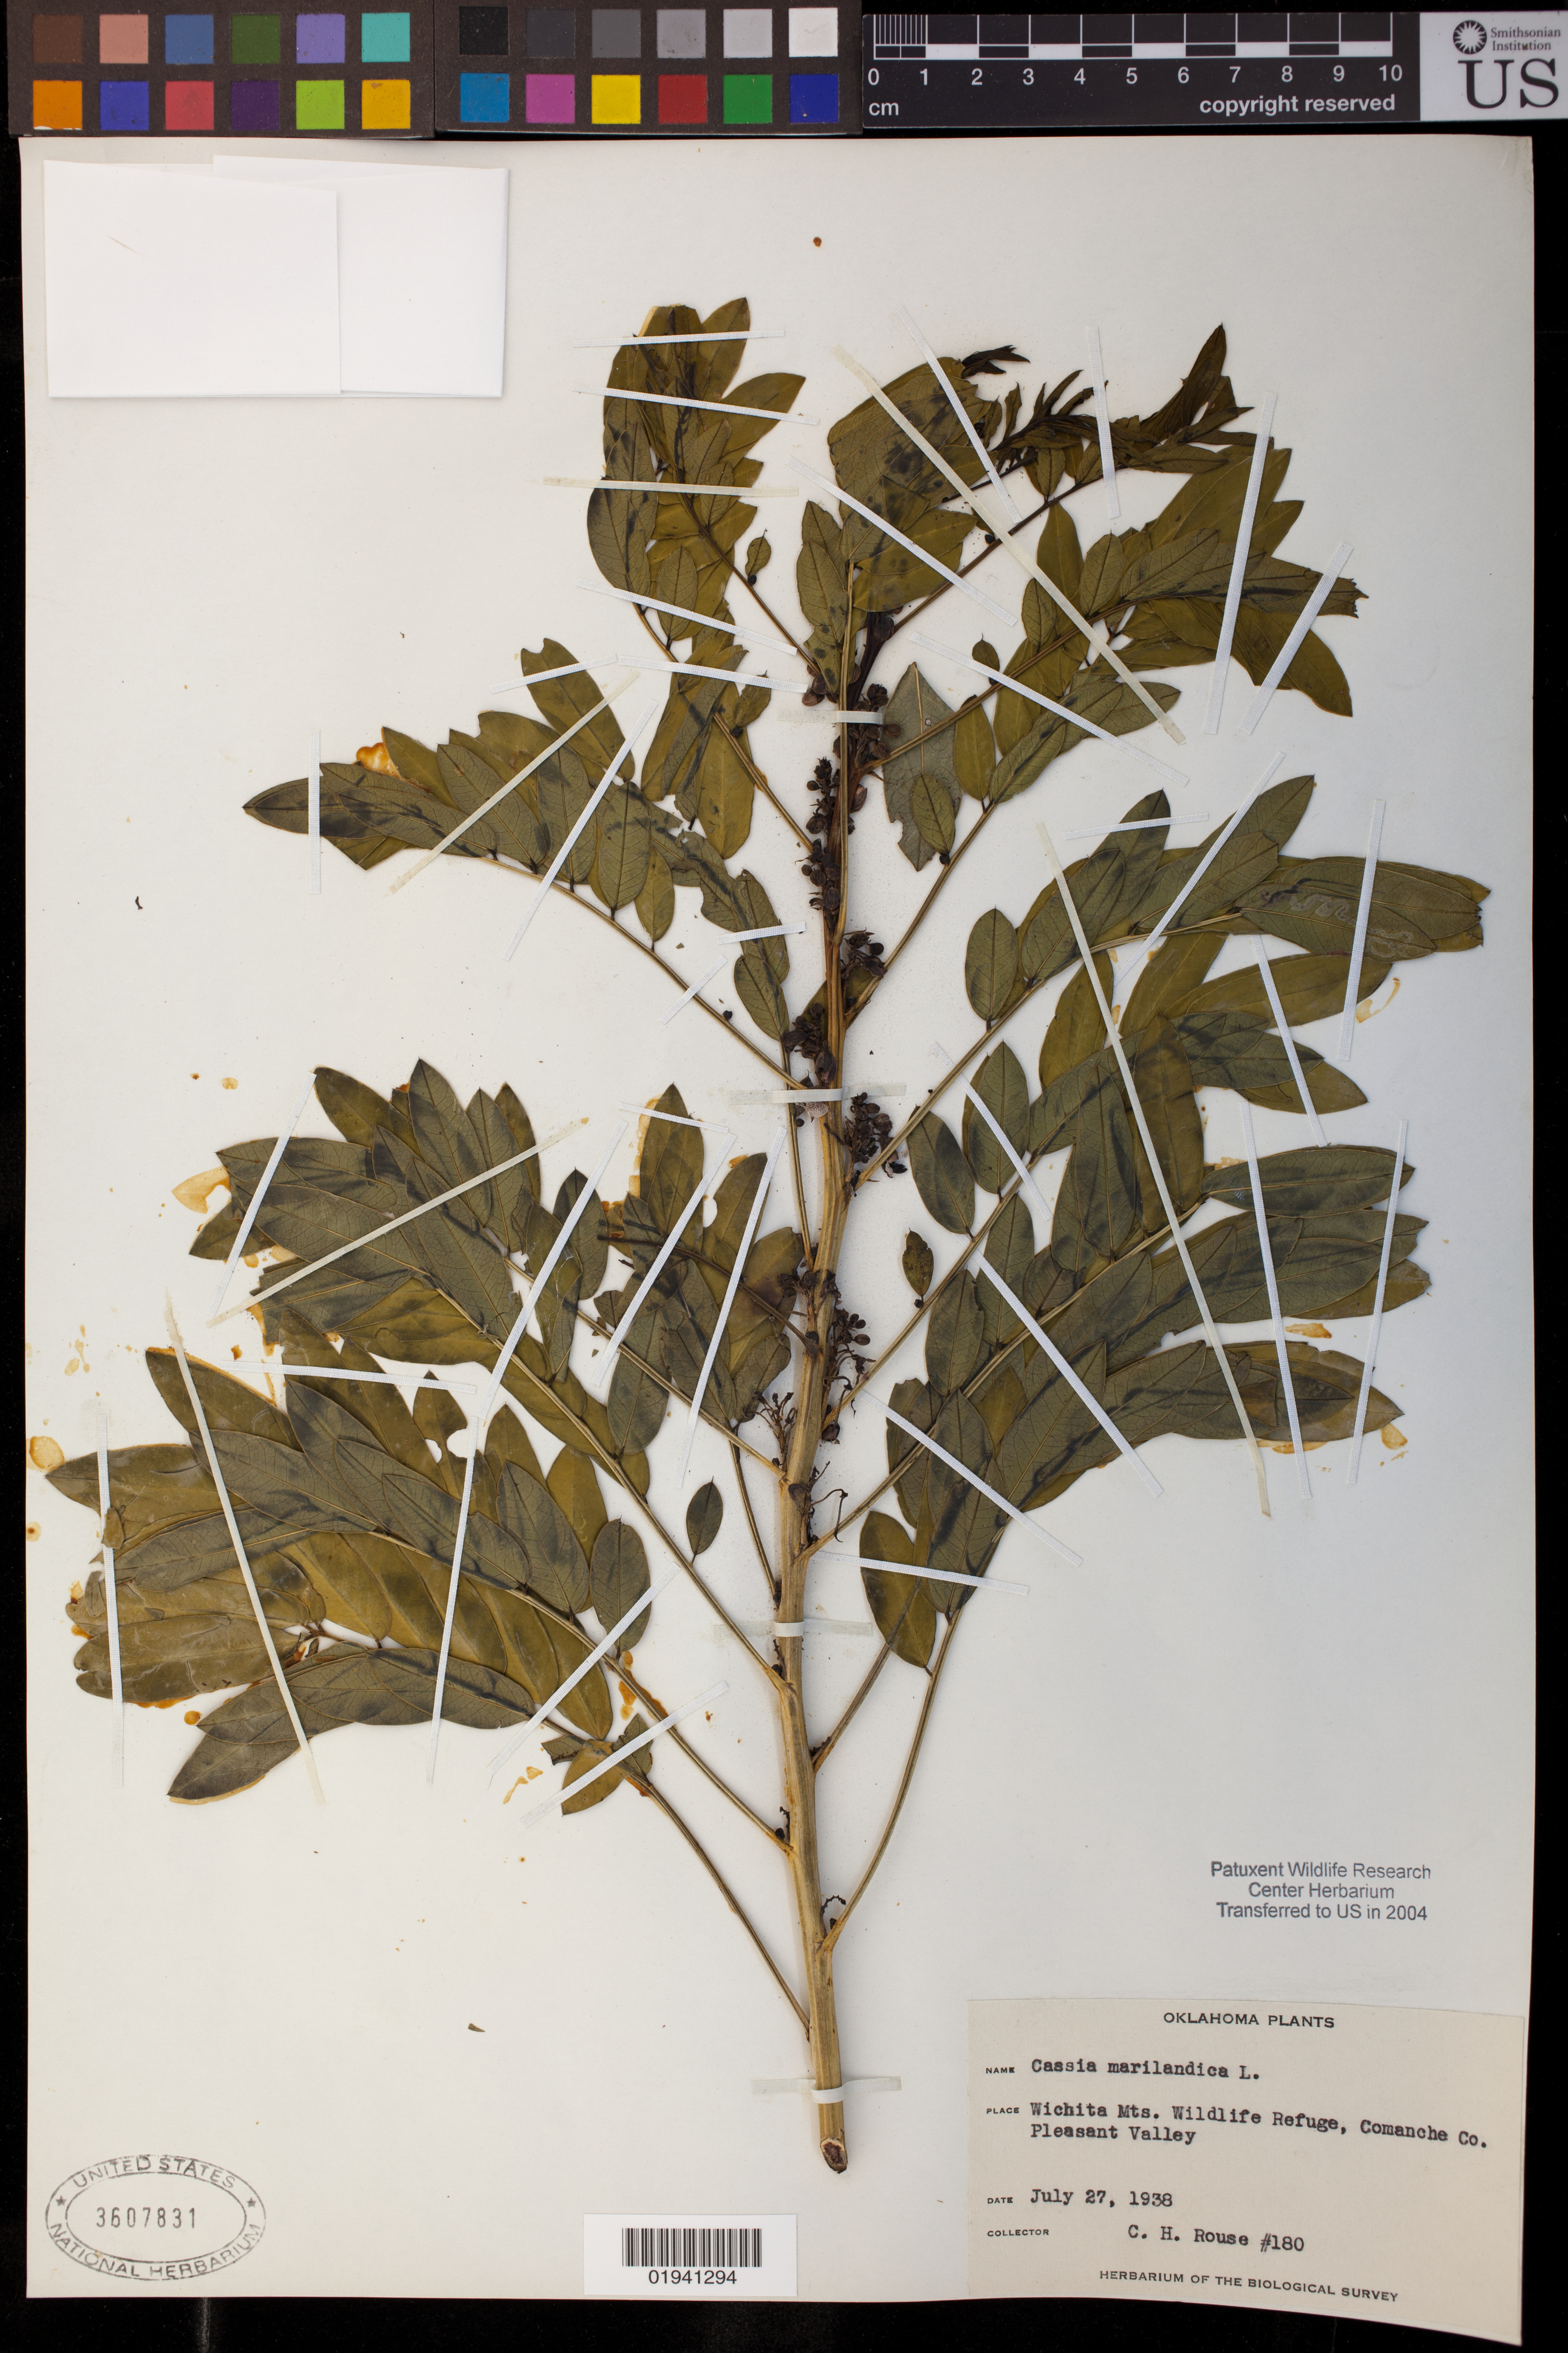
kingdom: Plantae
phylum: Tracheophyta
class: Magnoliopsida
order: Fabales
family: Fabaceae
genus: Senna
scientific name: Senna marilandica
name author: (L.) Link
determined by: Strong, Mark T., (BOT), Smithsonian Institution - National Museum of Natural History (UNITED STATES)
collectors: C. Rouse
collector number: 180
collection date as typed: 27 Jul 1938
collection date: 1938-07-27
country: United States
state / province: Oklahoma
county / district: Comanche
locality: Wachita Mts. Wildlife Refuge, Pleasant Valley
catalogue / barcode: US 3607831